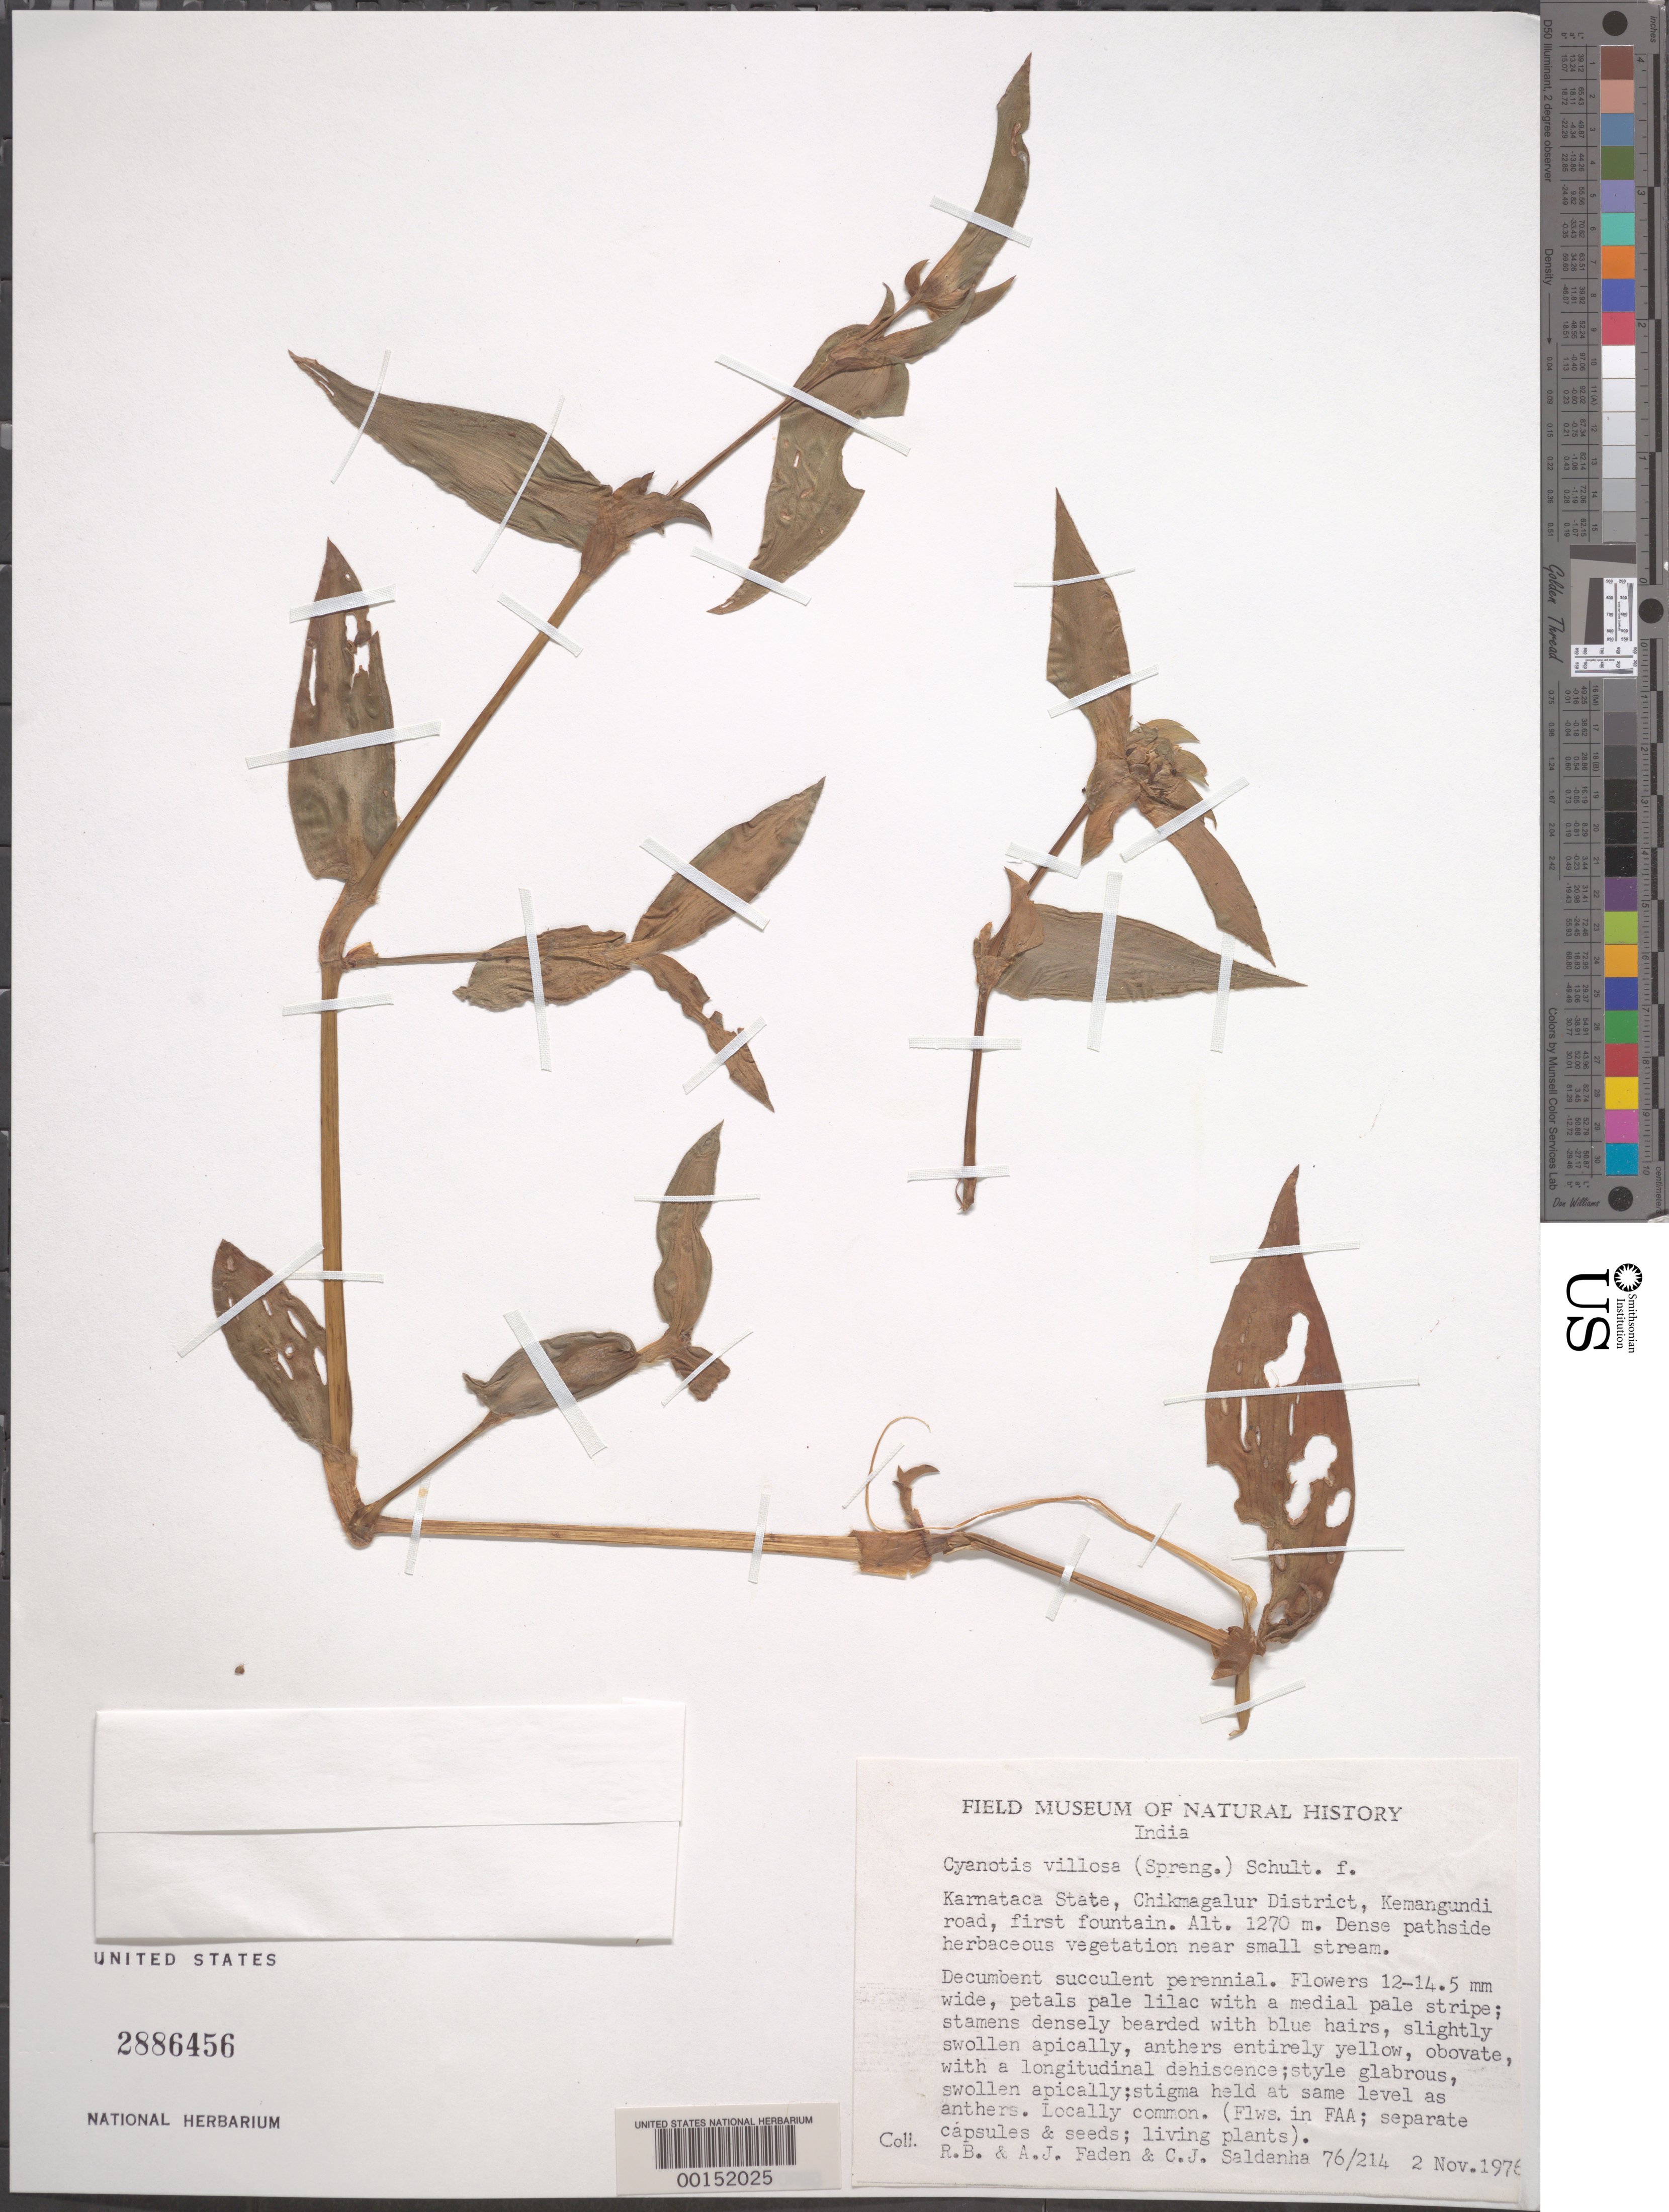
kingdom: Plantae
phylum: Tracheophyta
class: Liliopsida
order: Commelinales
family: Commelinaceae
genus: Cyanotis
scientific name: Cyanotis villosa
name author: (Spreng.) Schult. & Schult. f.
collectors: R. B. Faden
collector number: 76/214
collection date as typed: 02 Nov 1976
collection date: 1976-11-02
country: India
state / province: Karnataka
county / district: Chikmagalur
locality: Kemangundi road, mysore state [mysore state = karnataka.]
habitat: Pathside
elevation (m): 1270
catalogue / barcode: US 2886456